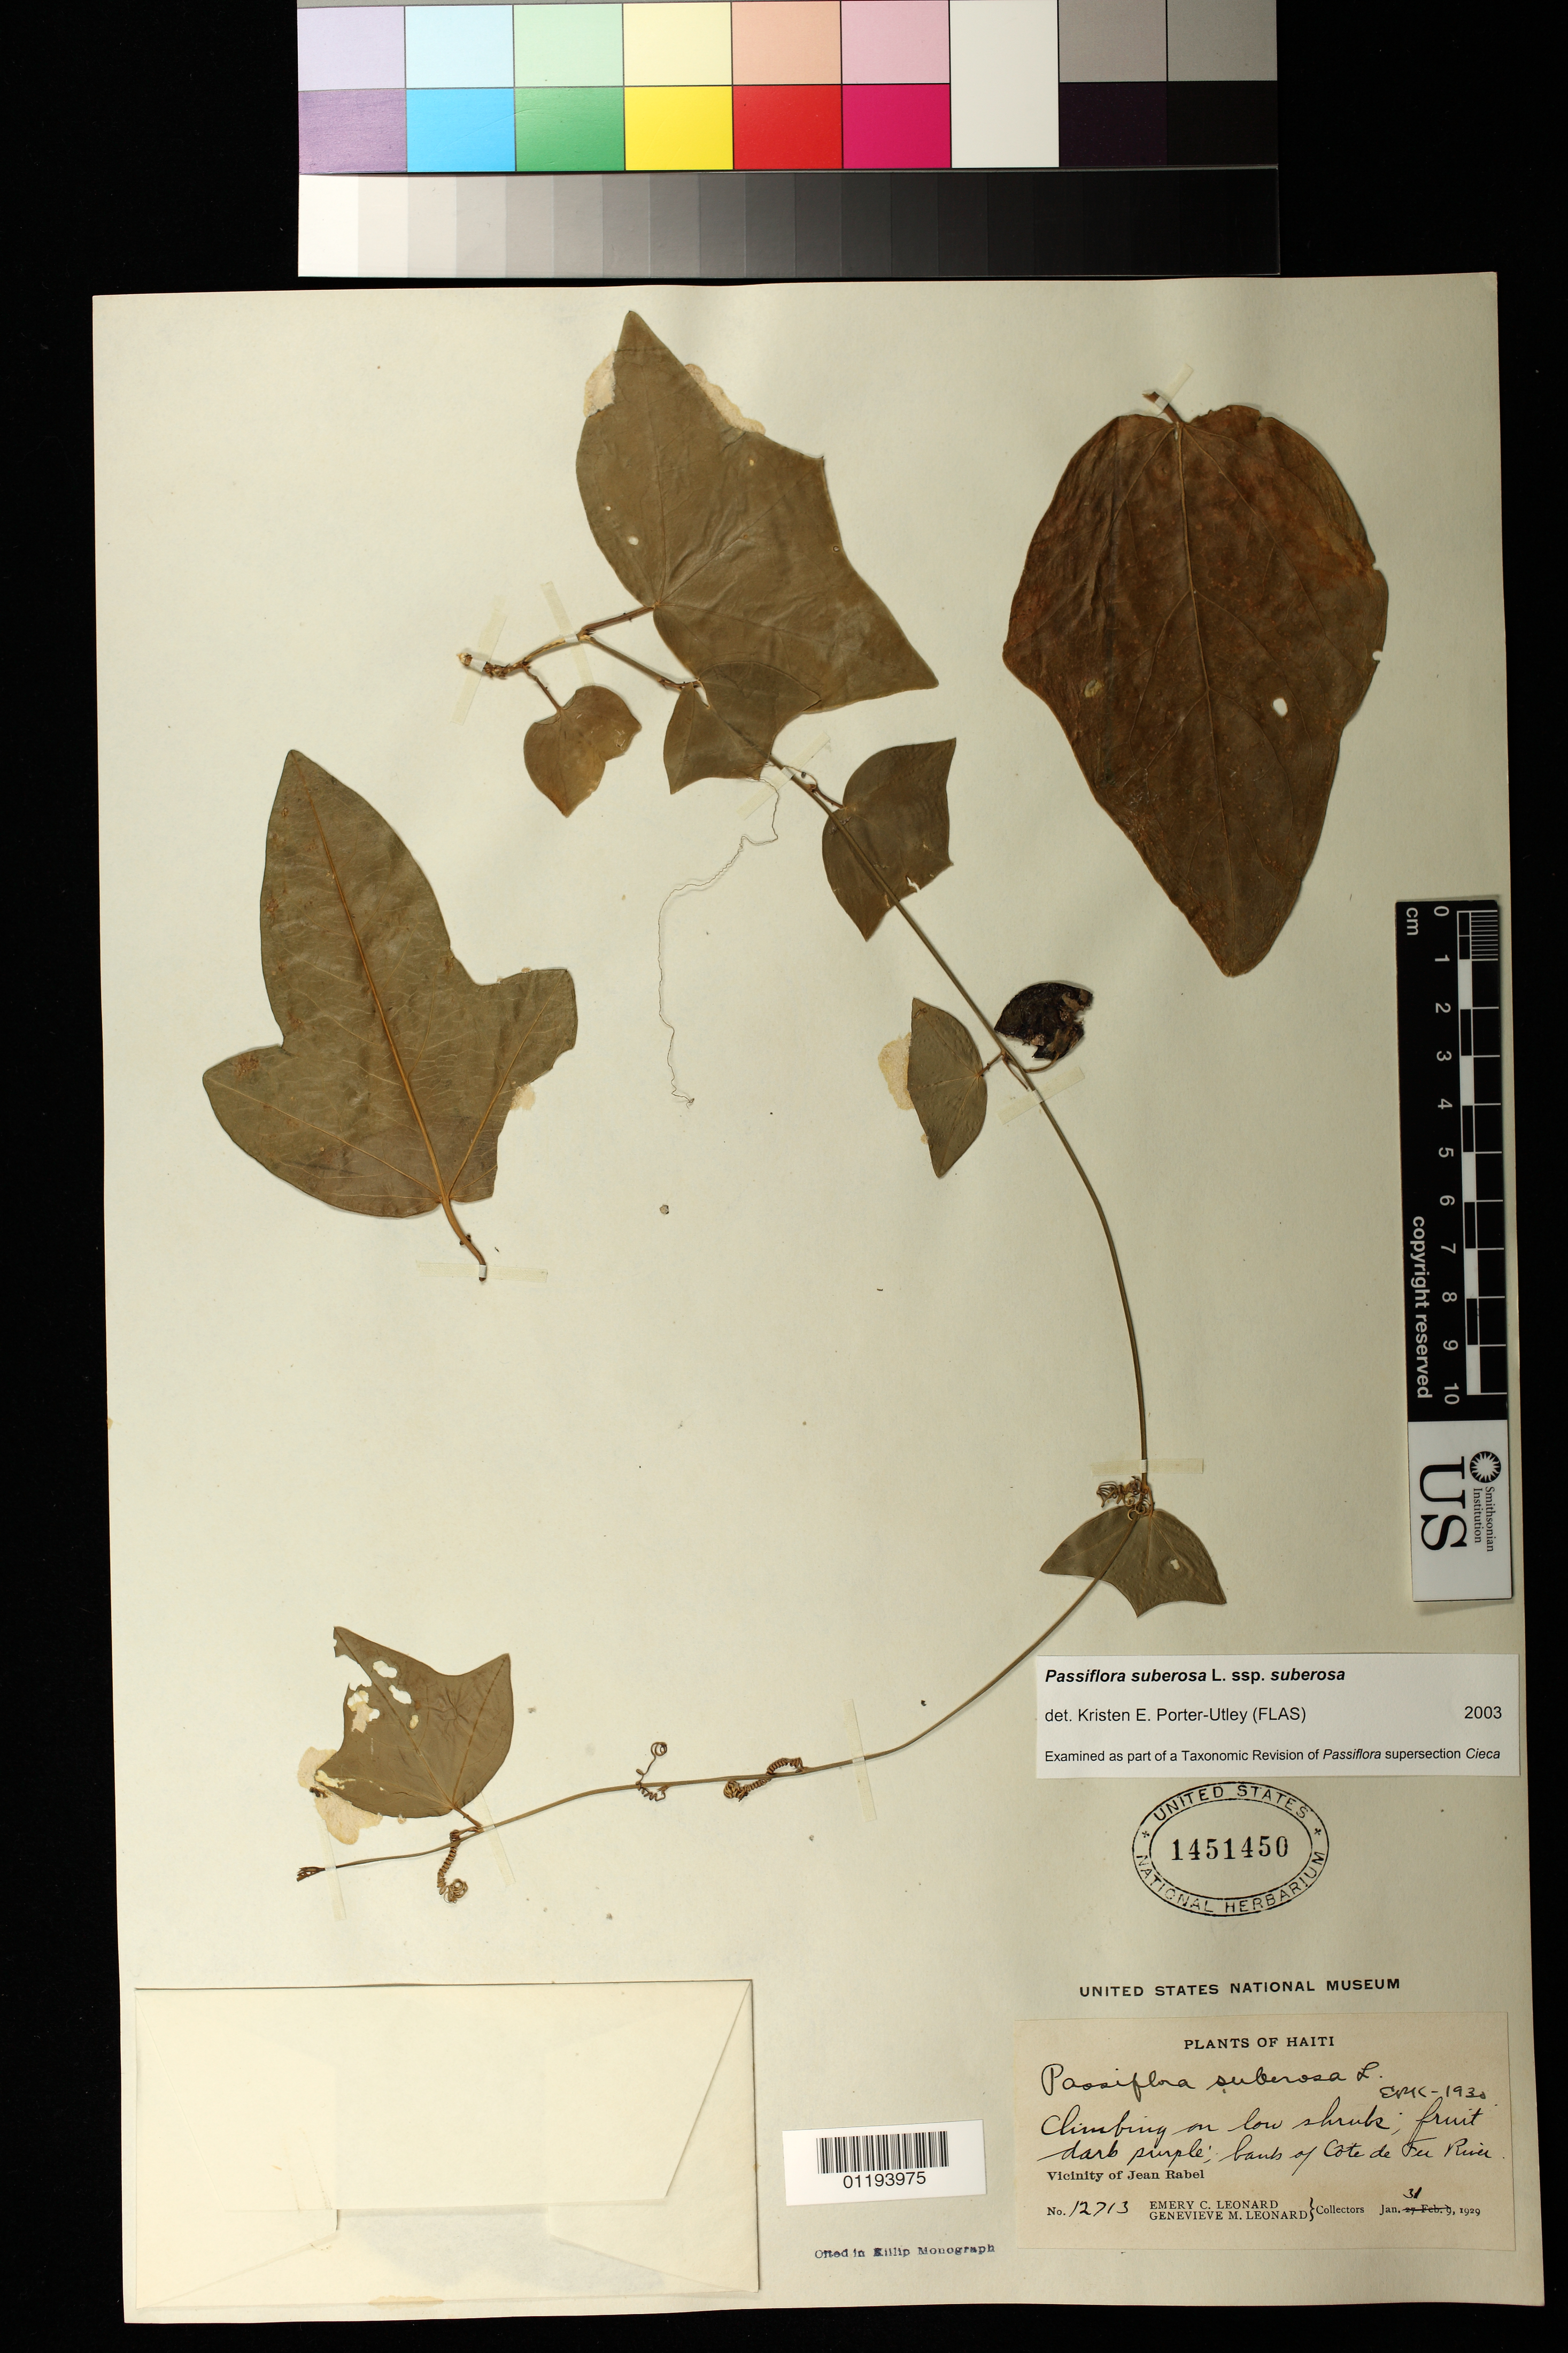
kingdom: Plantae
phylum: Tracheophyta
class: Magnoliopsida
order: Malpighiales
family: Passifloraceae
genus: Passiflora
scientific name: Passiflora suberosa subsp. suberosa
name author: L.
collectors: E. C. Leonard & G. M. Leonard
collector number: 12713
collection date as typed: Jan 31 1929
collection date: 1929-01-31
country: Haiti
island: Hispaniola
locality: Vicinity of Jean Rabel, bank of Côte de Fer River.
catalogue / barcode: US 1451450